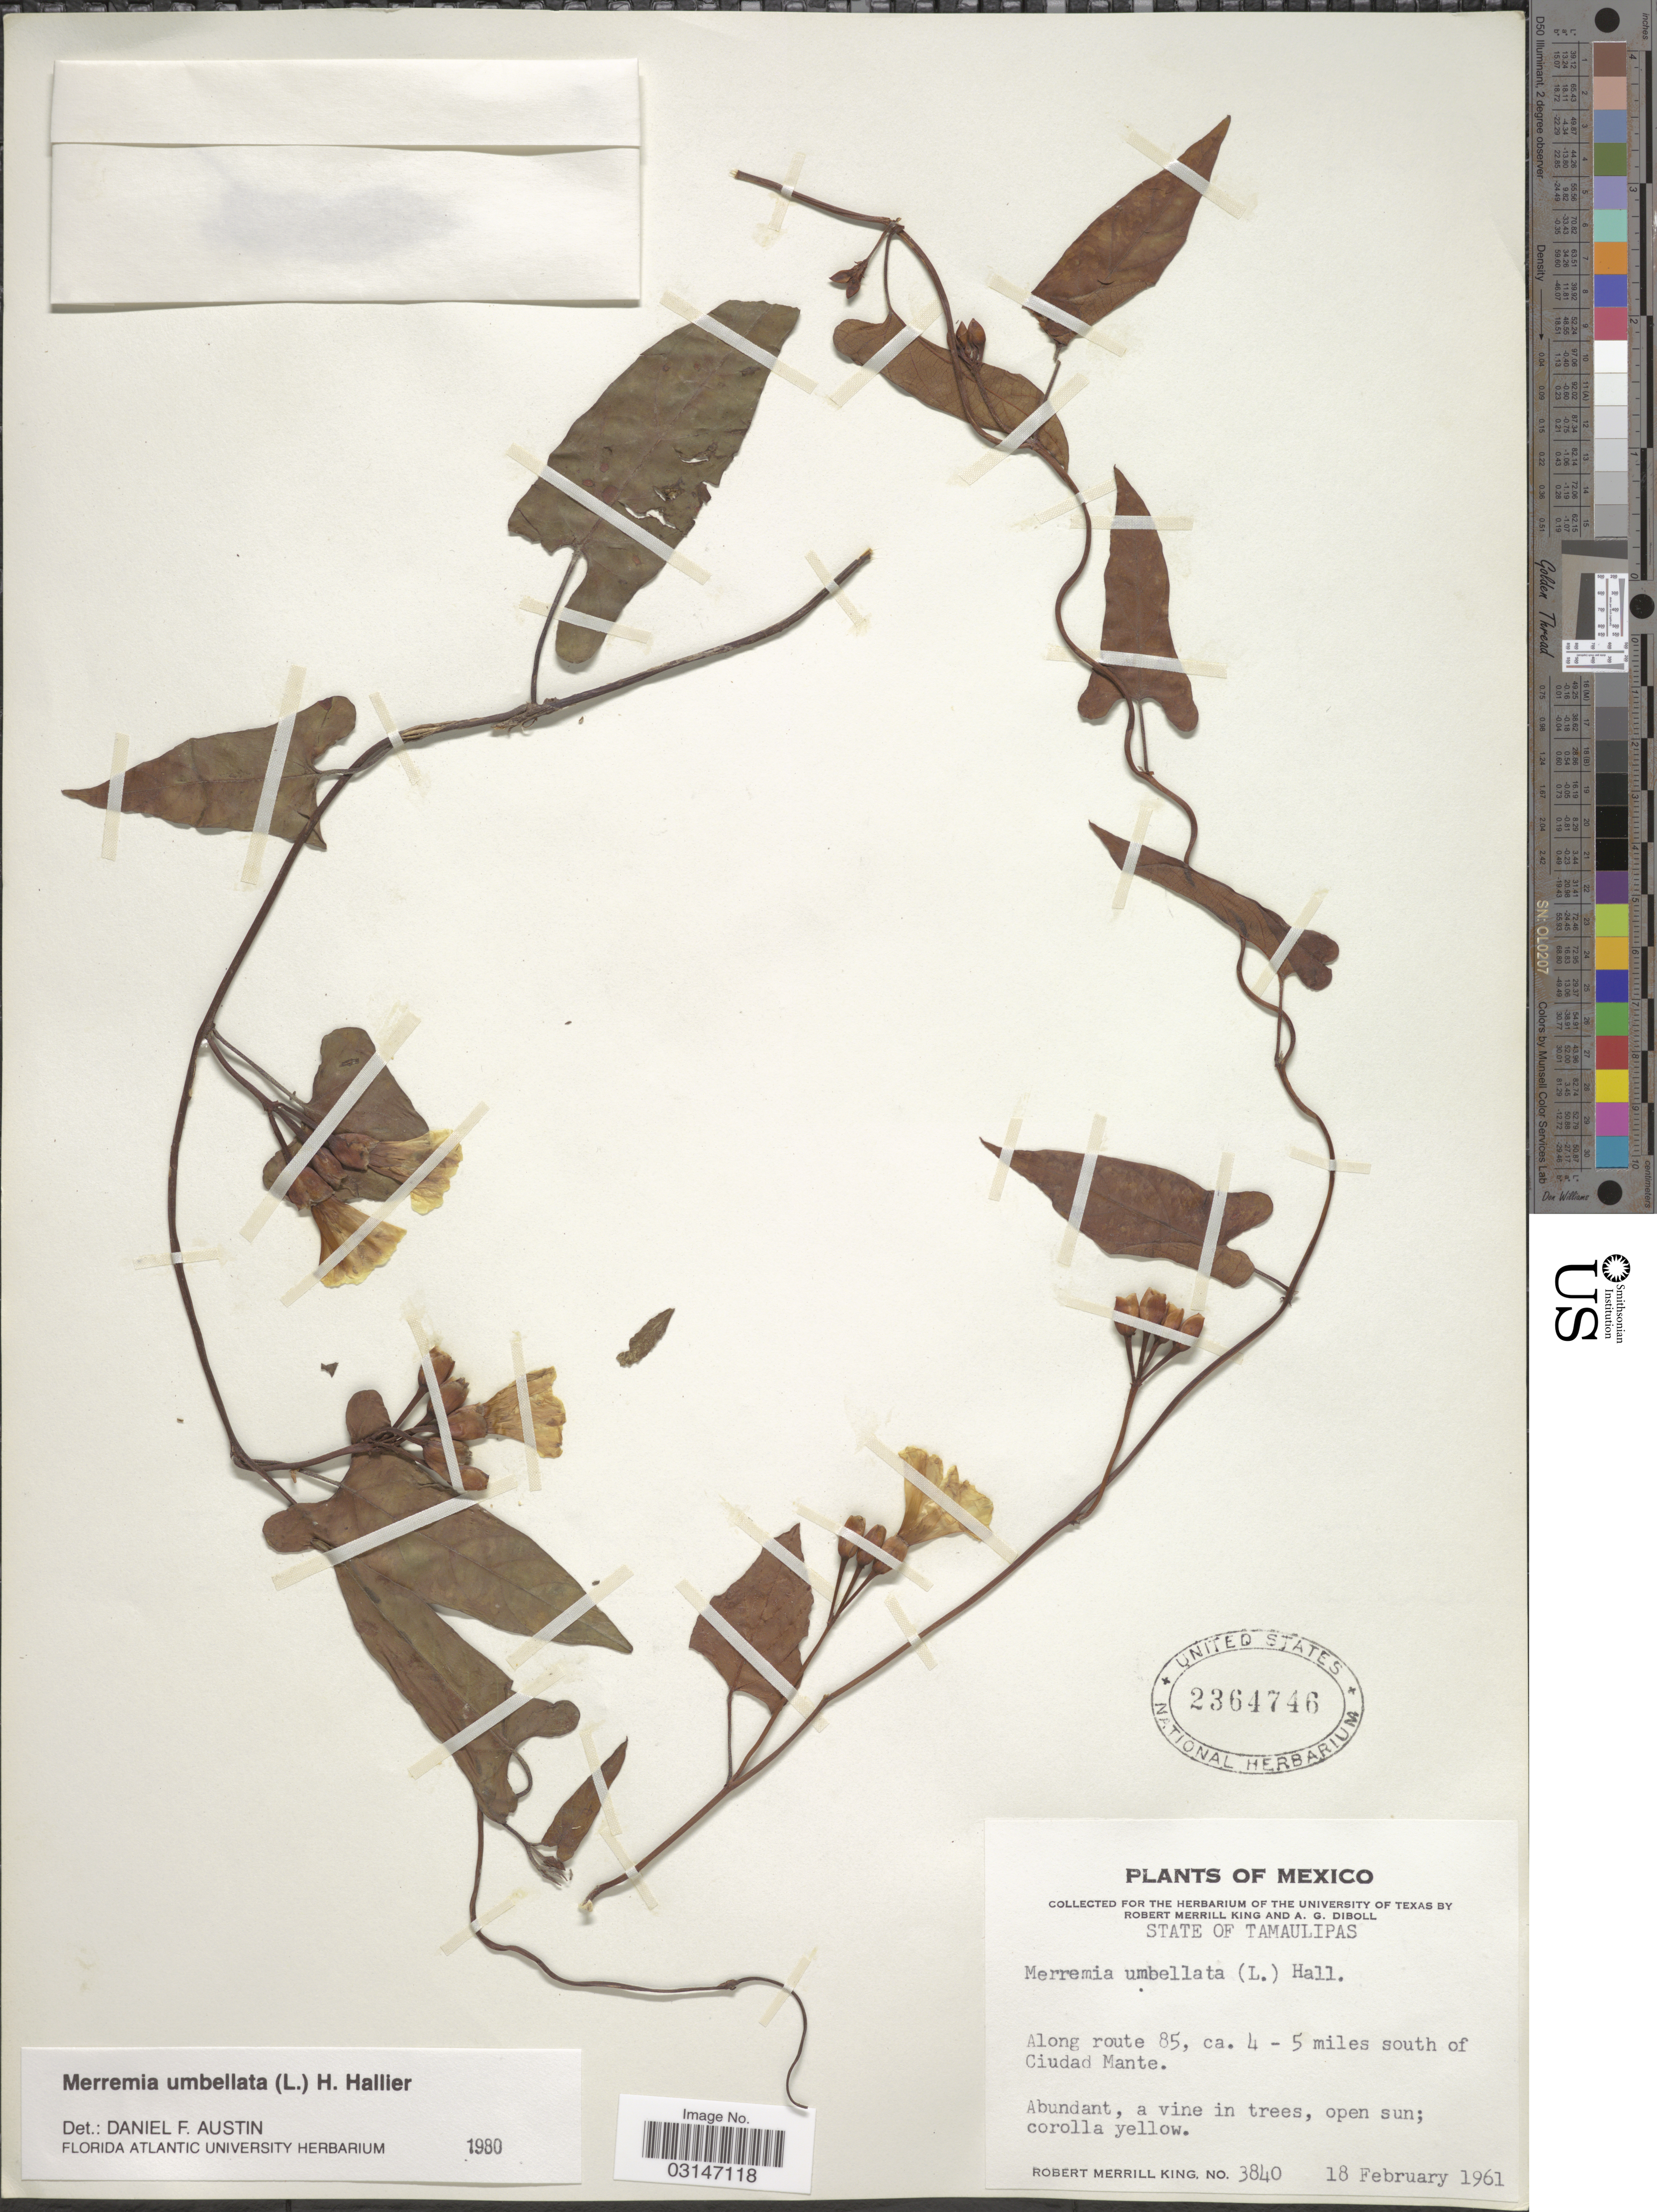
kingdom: Plantae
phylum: Tracheophyta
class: Magnoliopsida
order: Solanales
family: Convolvulaceae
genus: Camonea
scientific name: Camonea umbellata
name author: (L.) A. R. Simões & Staples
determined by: Strong, Mark T., (BOT), Smithsonian Institution - National Museum of Natural History (UNITED STATES)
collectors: R. M. King & A. Diboll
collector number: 3840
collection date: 1961-02-18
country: Mexico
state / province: Tamaulipas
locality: Along route 85, ca. 4 - 5 miles south of Ciudad Mante.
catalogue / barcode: US 2364746